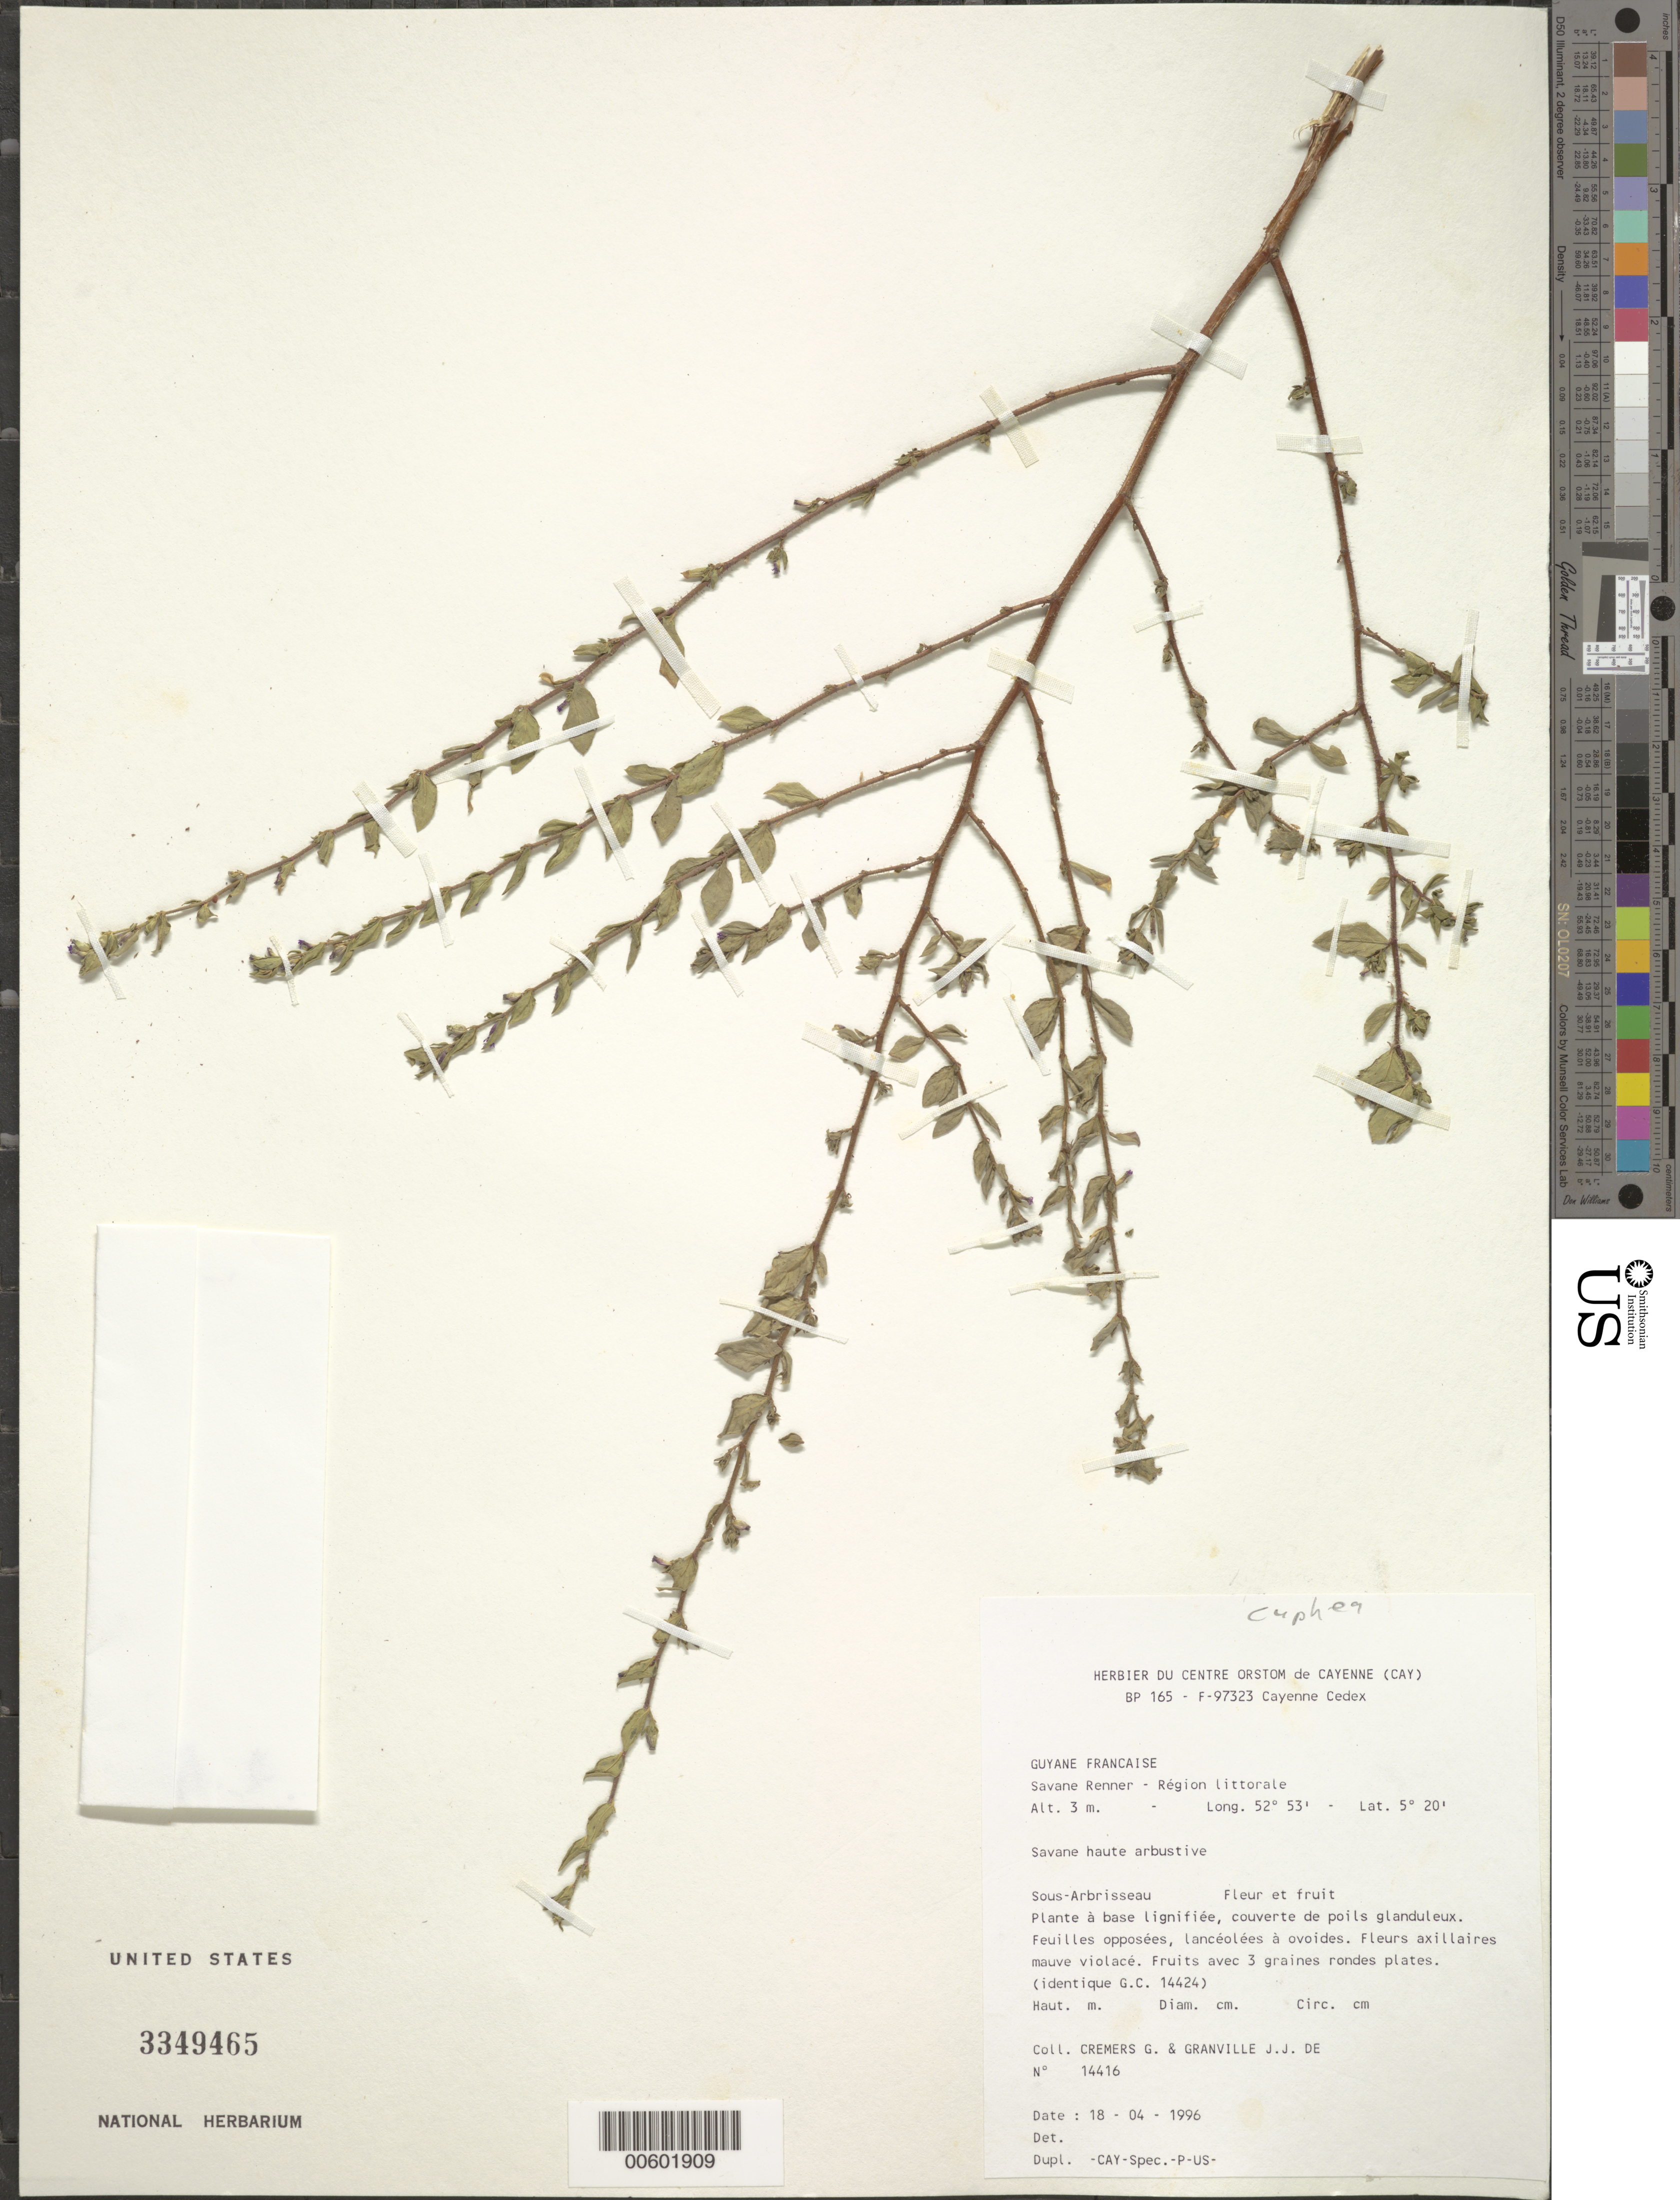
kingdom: Plantae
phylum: Tracheophyta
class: Magnoliopsida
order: Myrtales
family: Lythraceae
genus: Cuphea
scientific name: Cuphea sp.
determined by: Liesner, R. L.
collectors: G. Cremers & J.-J. de Granville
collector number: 14416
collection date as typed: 18-Apr-96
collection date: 1996-04-18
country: French Guiana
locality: Savane Renner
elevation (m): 3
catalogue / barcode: US 3349465